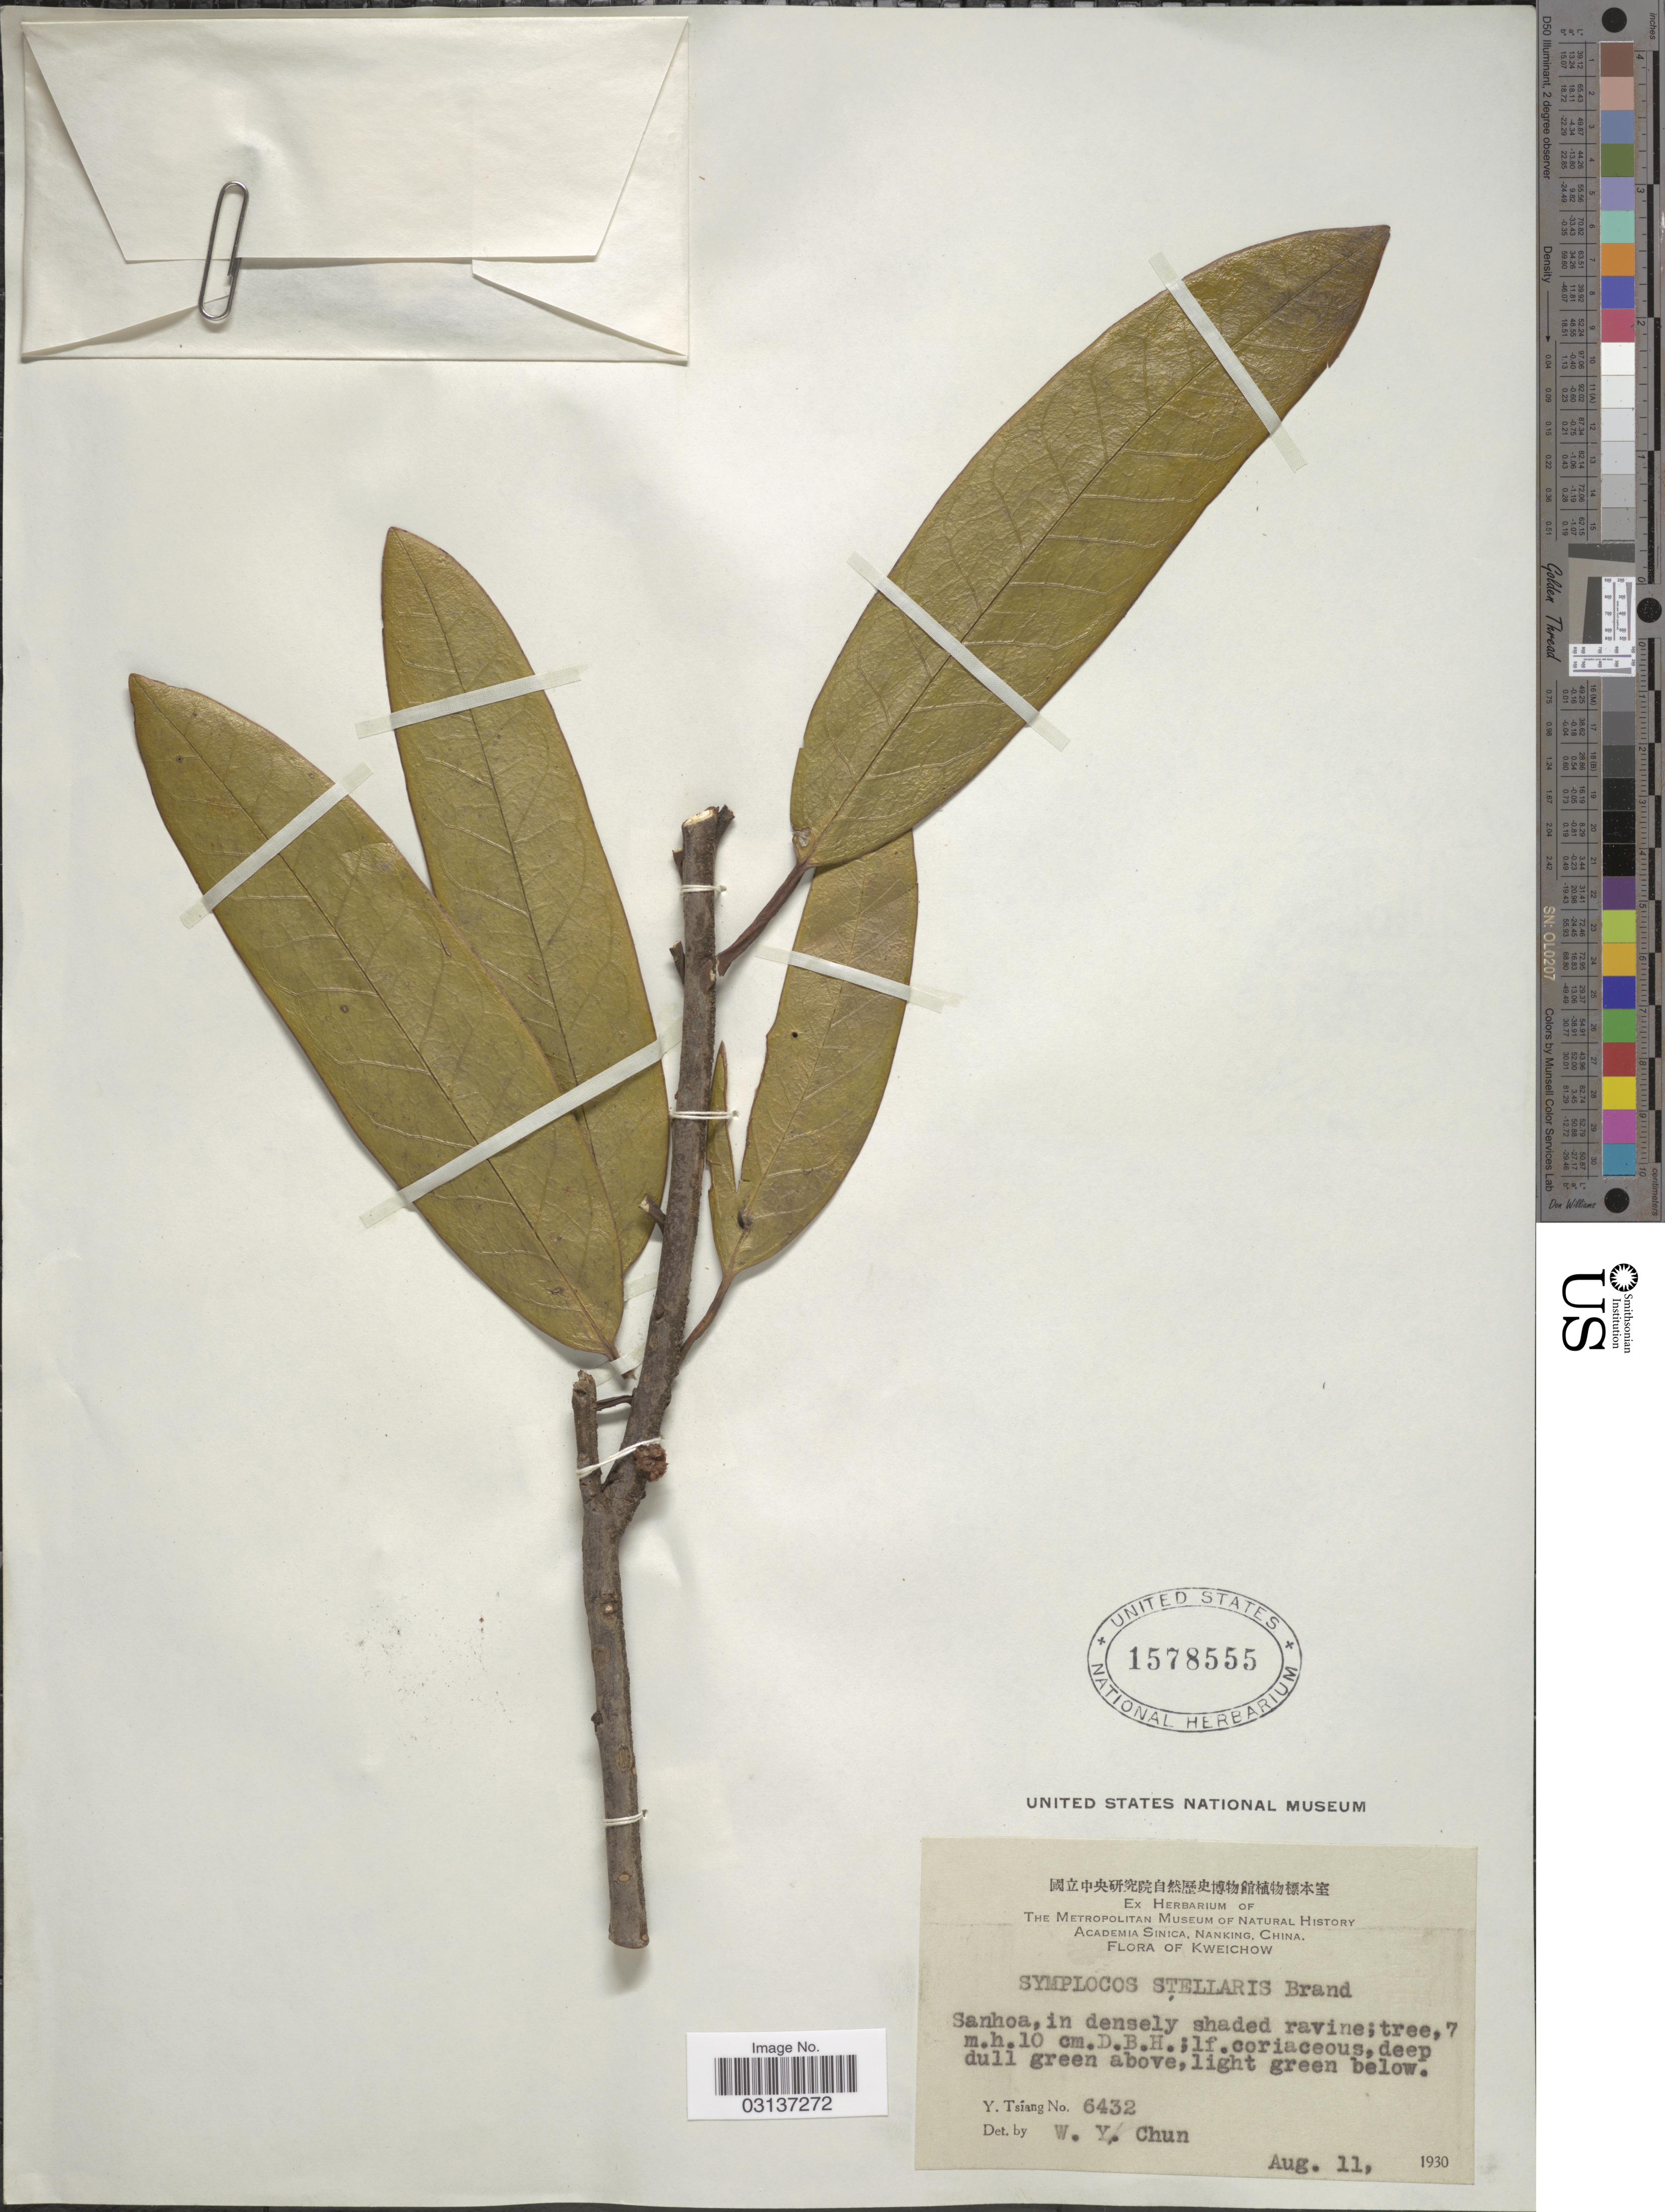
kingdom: Plantae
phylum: Tracheophyta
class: Magnoliopsida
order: Ericales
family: Symplocaceae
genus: Symplocos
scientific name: Symplocos stellaris var. stellaris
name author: Brand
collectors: Y. Tsiang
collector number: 6432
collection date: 1930-08-11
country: China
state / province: Guizhou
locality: Kweichow. Sanhoa.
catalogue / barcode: US 1578555